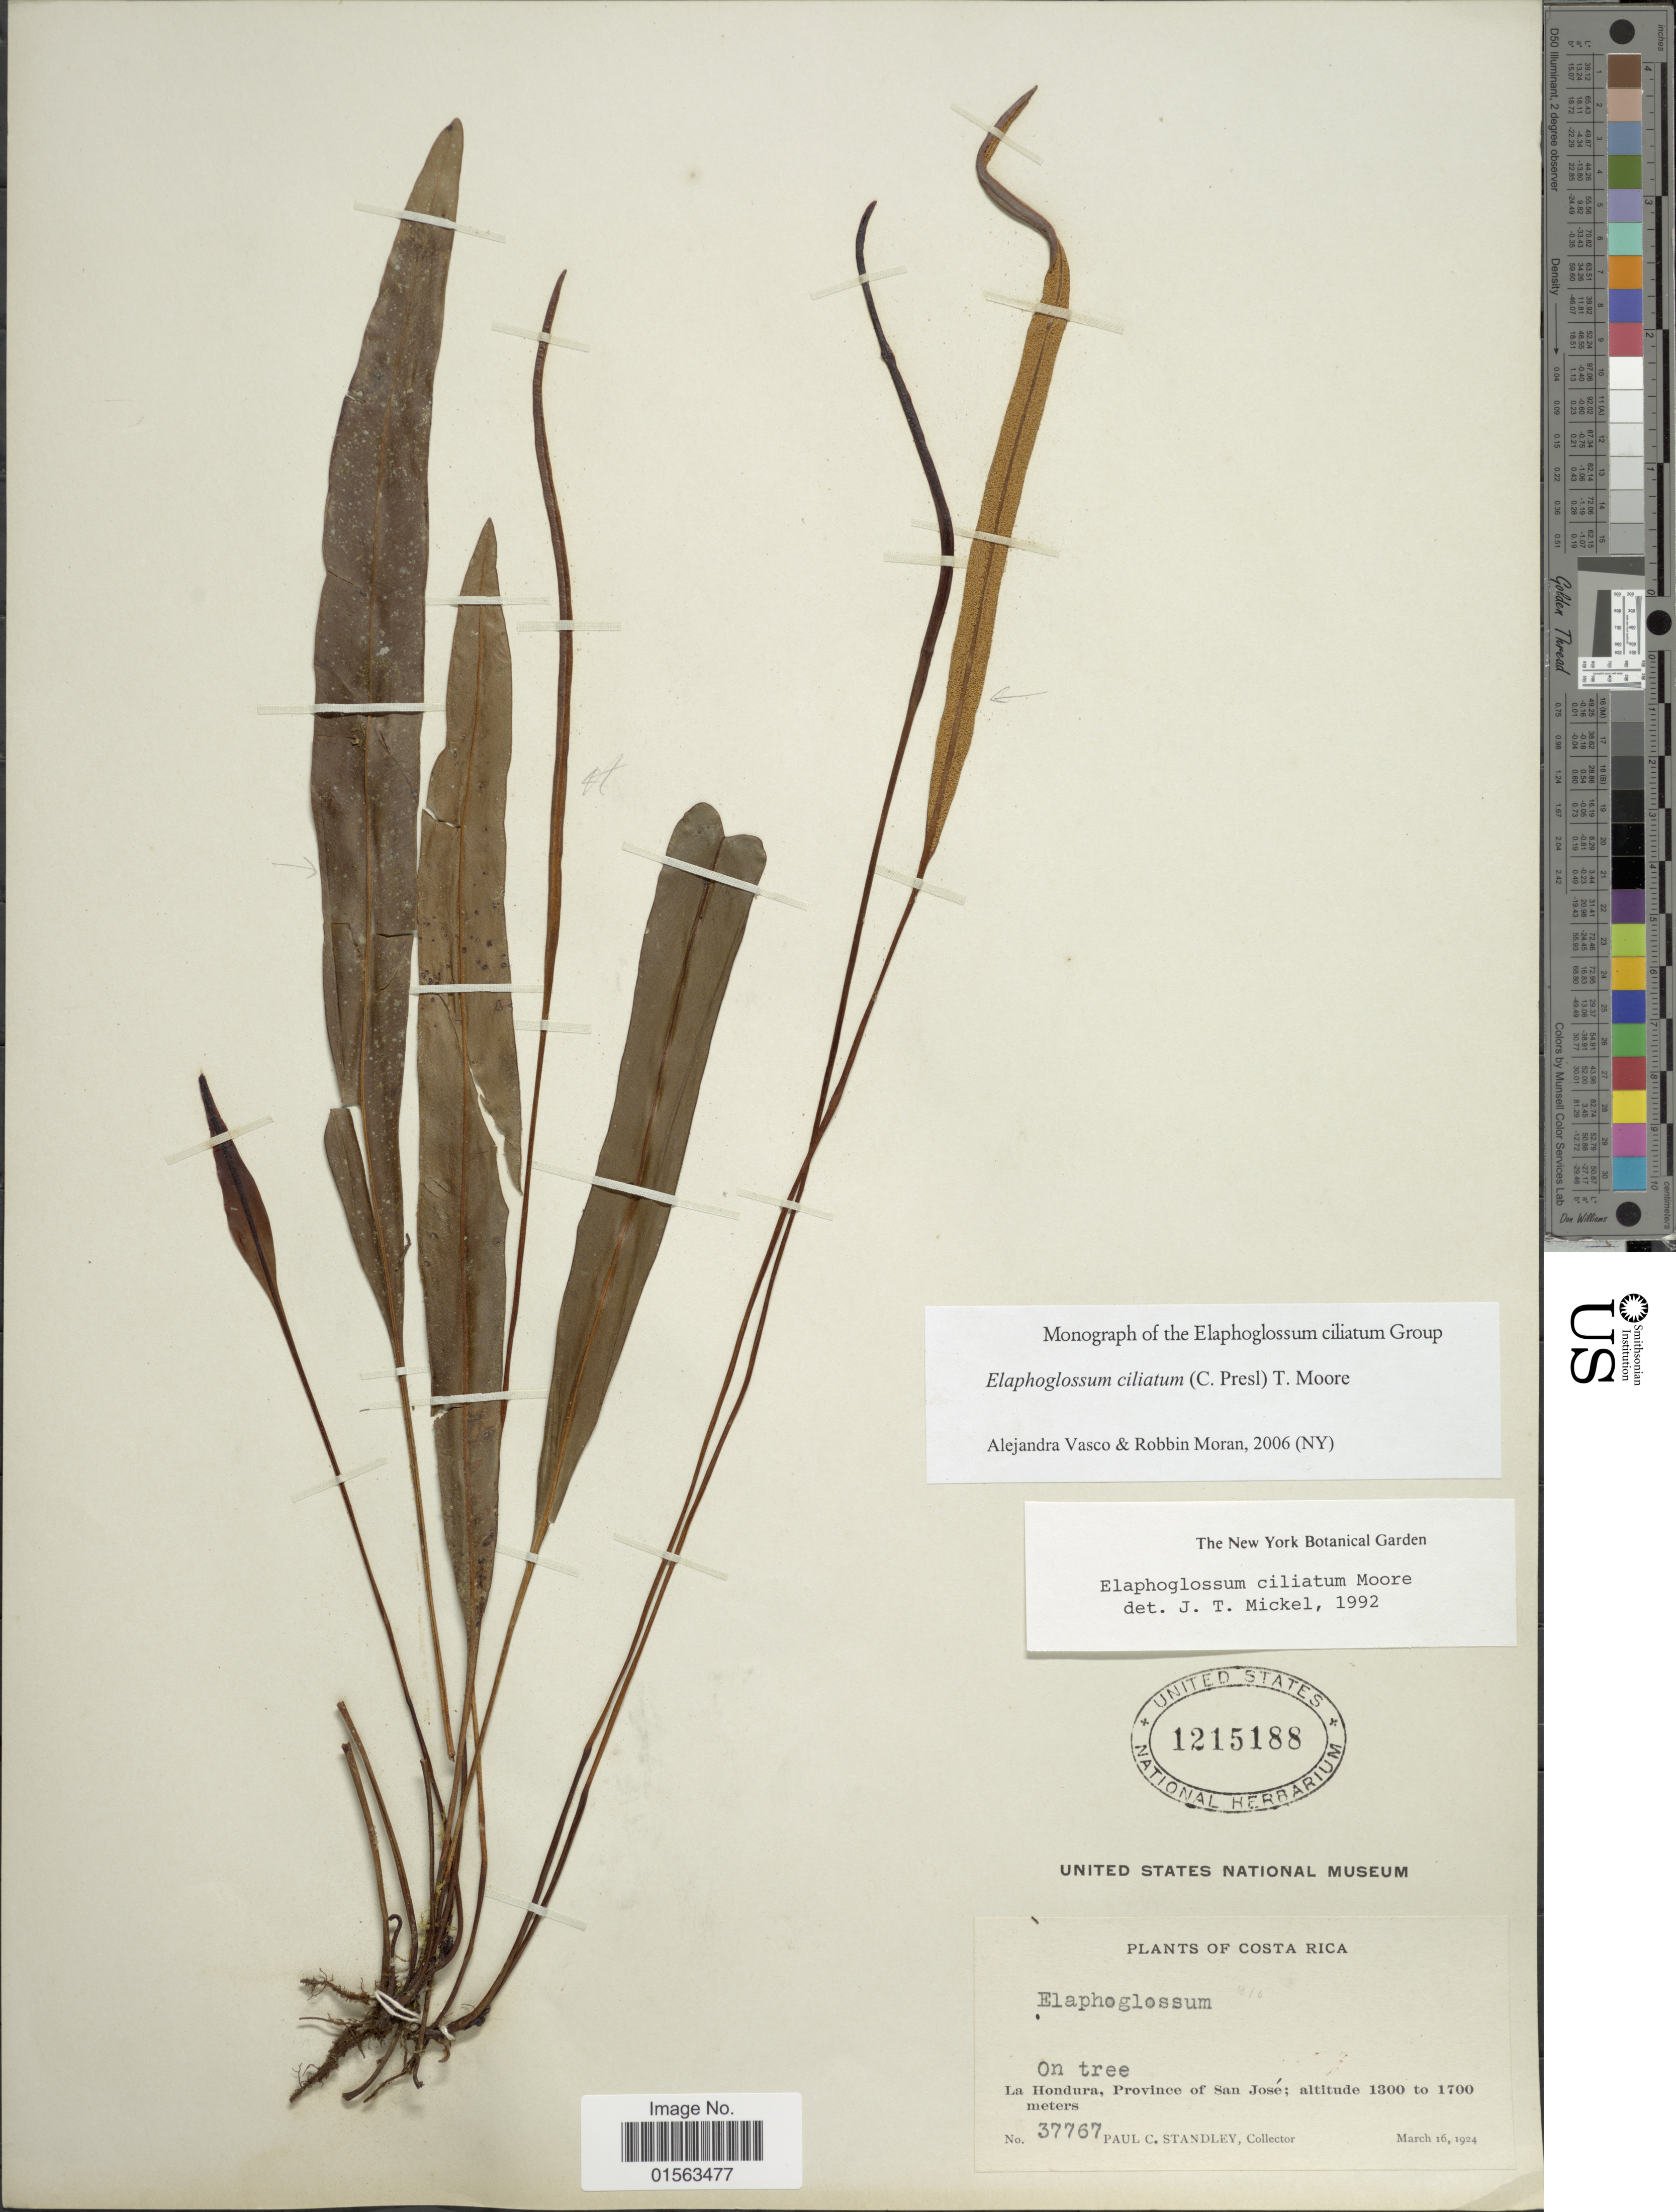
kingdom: Plantae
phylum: Tracheophyta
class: Polypodiopsida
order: Polypodiales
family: Dryopteridaceae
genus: Elaphoglossum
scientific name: Elaphoglossum ciliatum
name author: (C. Presl) T. Moore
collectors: P. C. Standley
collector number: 37767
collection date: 1924-03-16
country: Costa Rica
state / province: San José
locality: La Hondura, Province of San Jose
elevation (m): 1300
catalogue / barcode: US 1215188